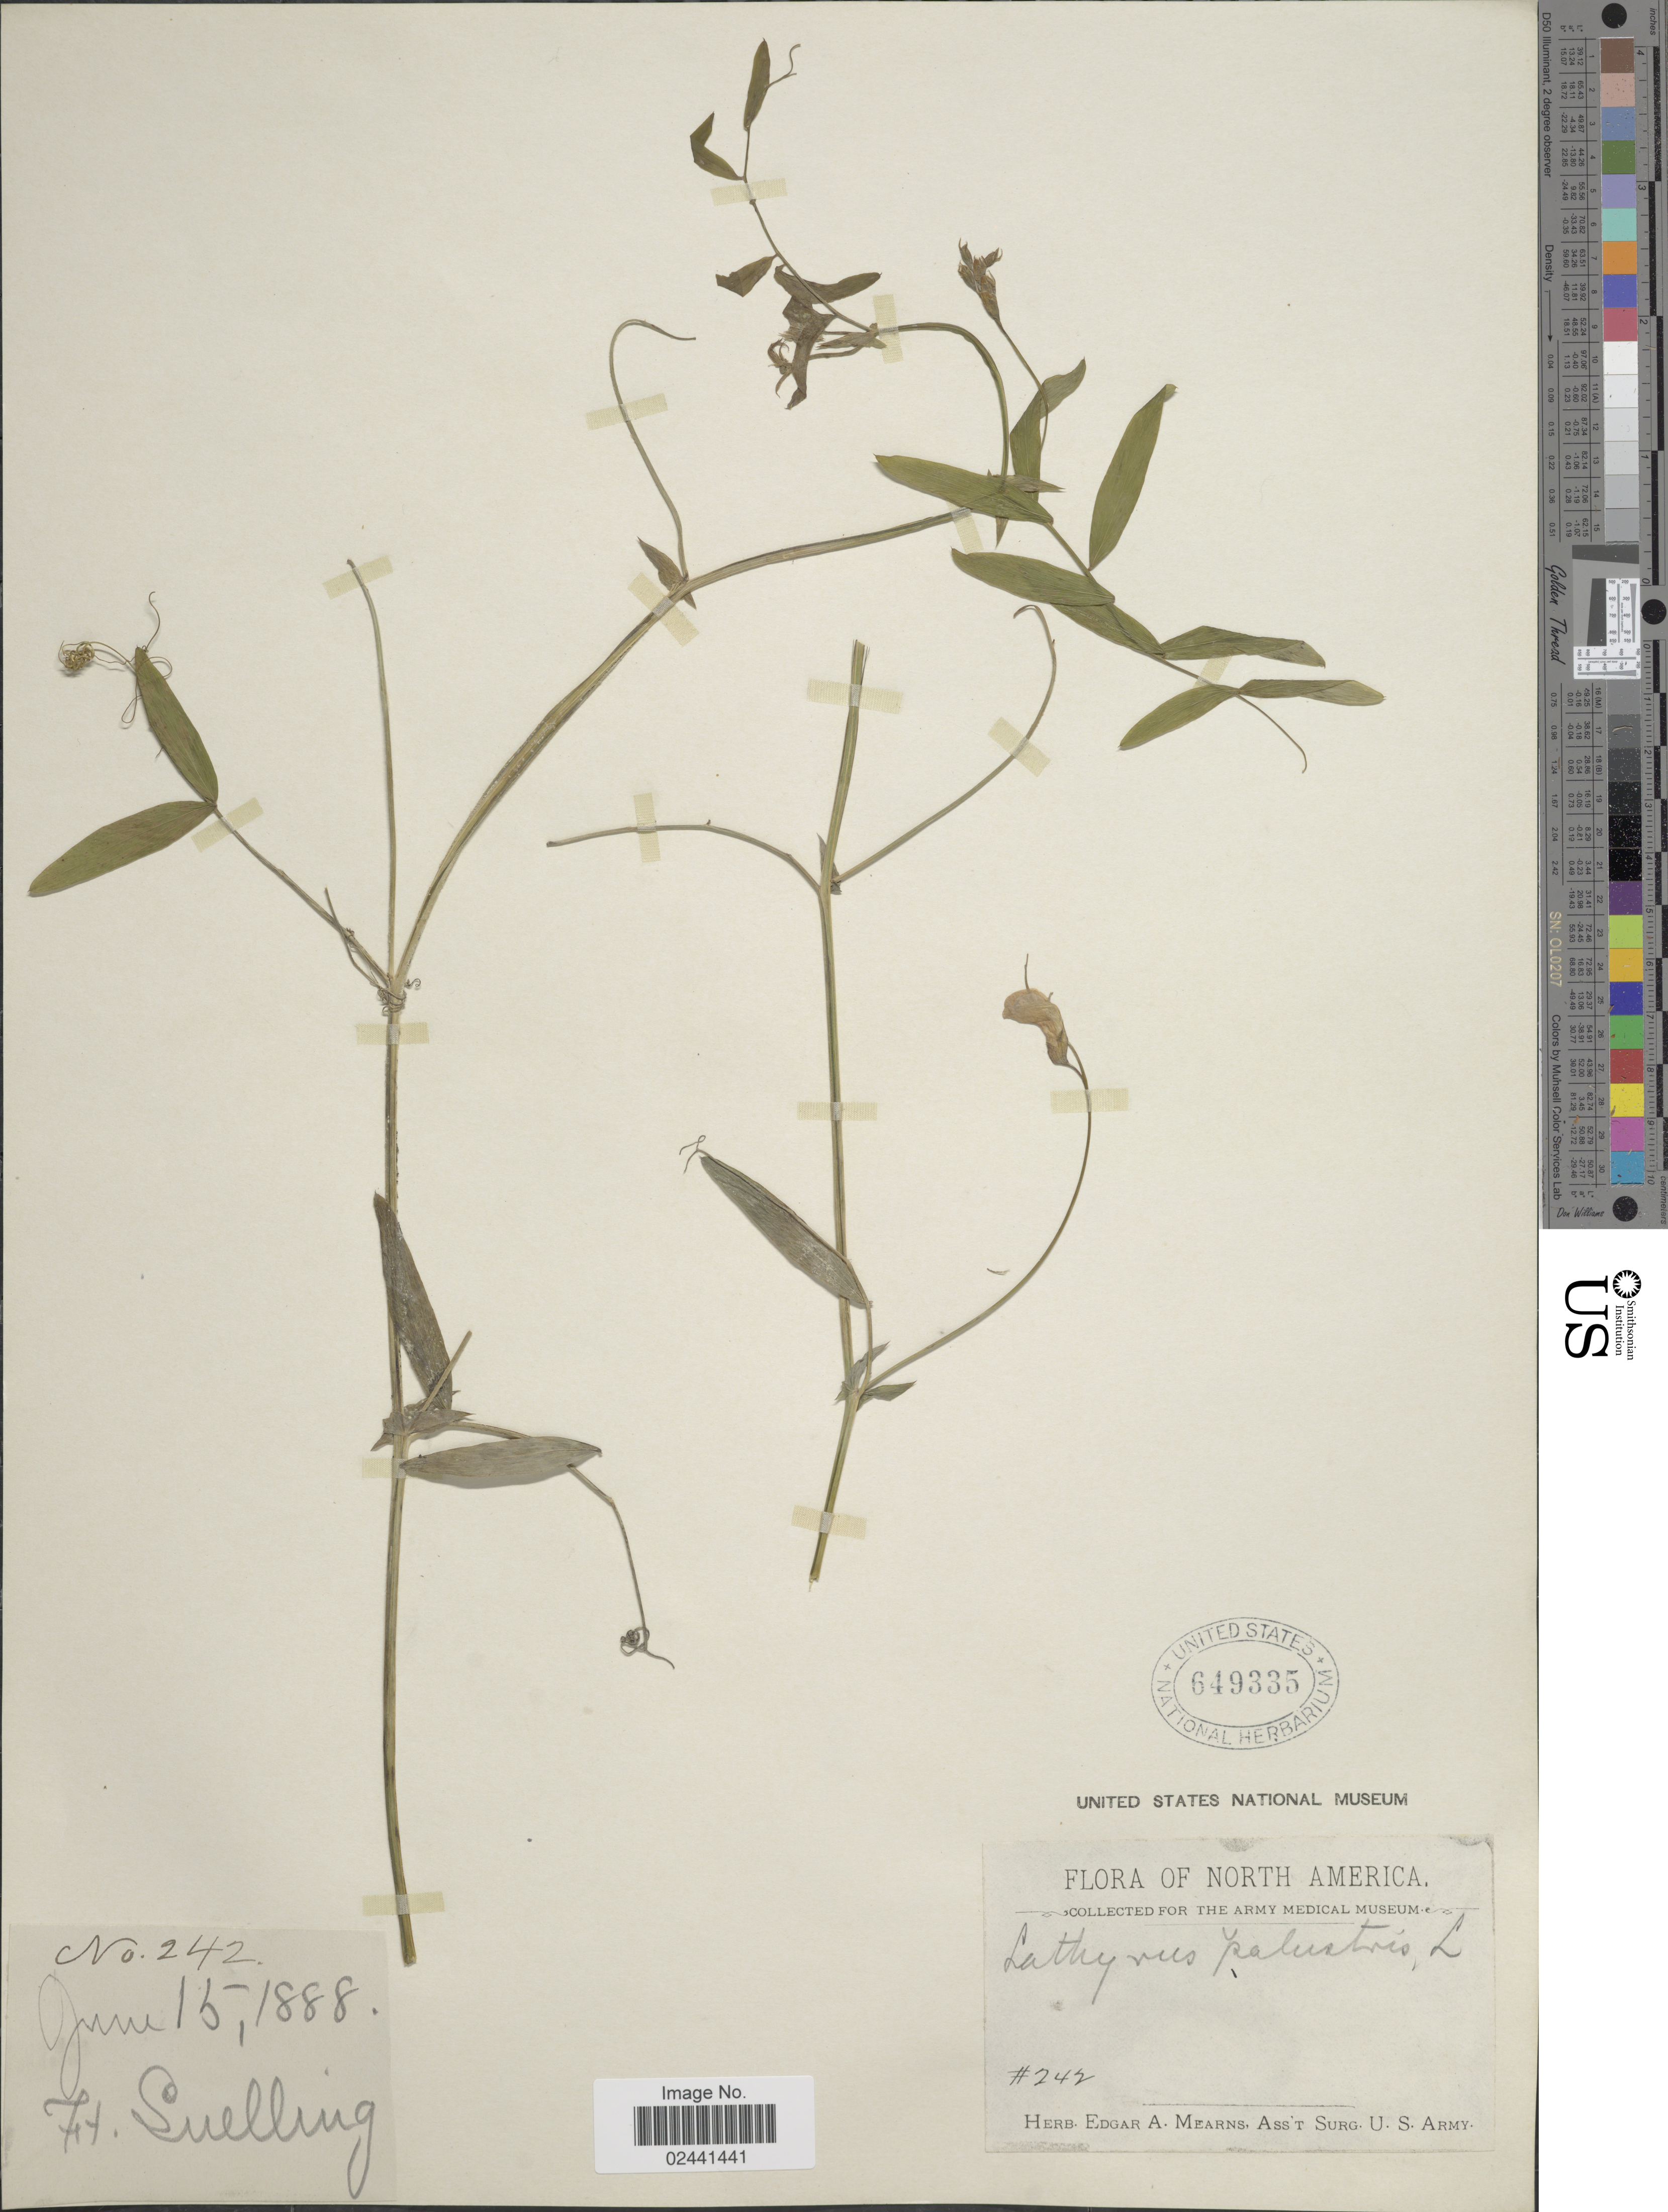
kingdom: Plantae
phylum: Tracheophyta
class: Magnoliopsida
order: Fabales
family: Fabaceae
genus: Lathyrus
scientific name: Lathyrus palustris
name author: L.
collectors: ex herb. Edgar A. Mearns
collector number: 242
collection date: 1888-06-15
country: United States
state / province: Minnesota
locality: North America, Ft. Snelling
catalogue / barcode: US 649335